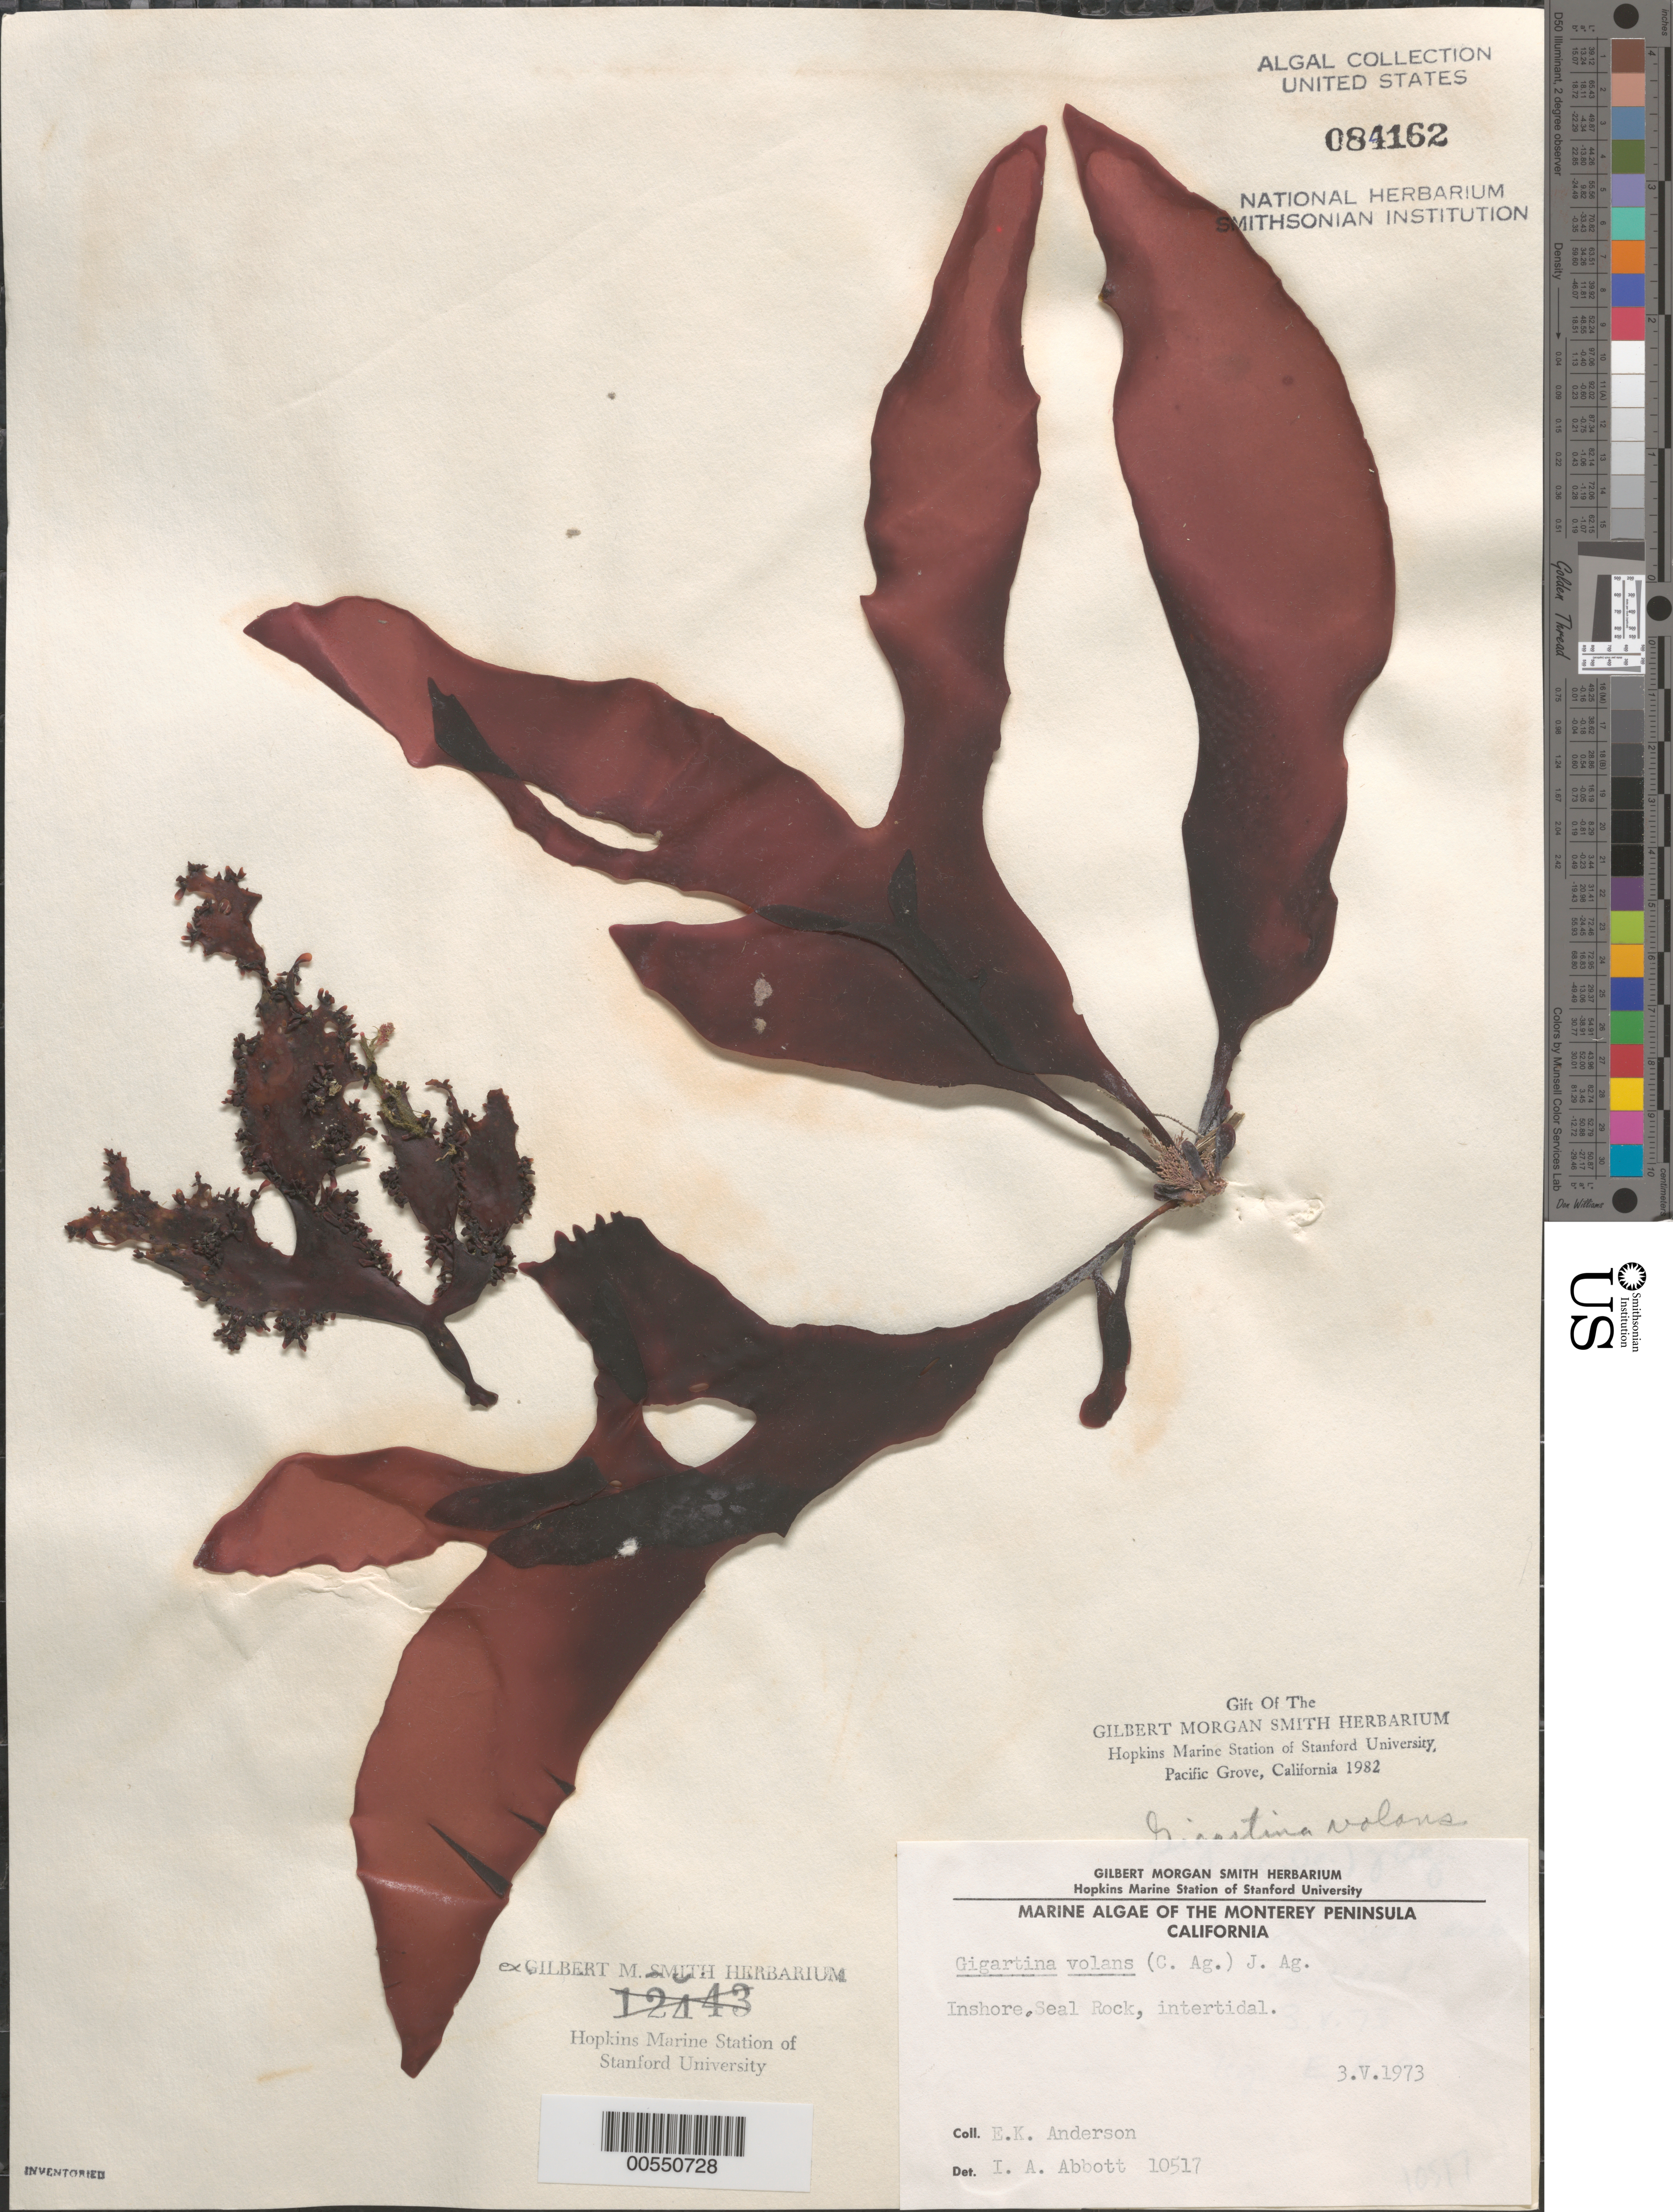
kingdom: Plantae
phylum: Rhodophyta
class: Florideophyceae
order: Gigartinales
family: Gigartinaceae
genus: Mazzaella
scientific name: Mazzaella volans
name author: (C. Agardh) Fredericq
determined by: Algae name updating Project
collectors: E. K. Anderson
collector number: IAA 10517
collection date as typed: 03 May 1973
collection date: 1973-05-03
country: United States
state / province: California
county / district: Monterey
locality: Seal Rock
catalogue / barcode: US 84162